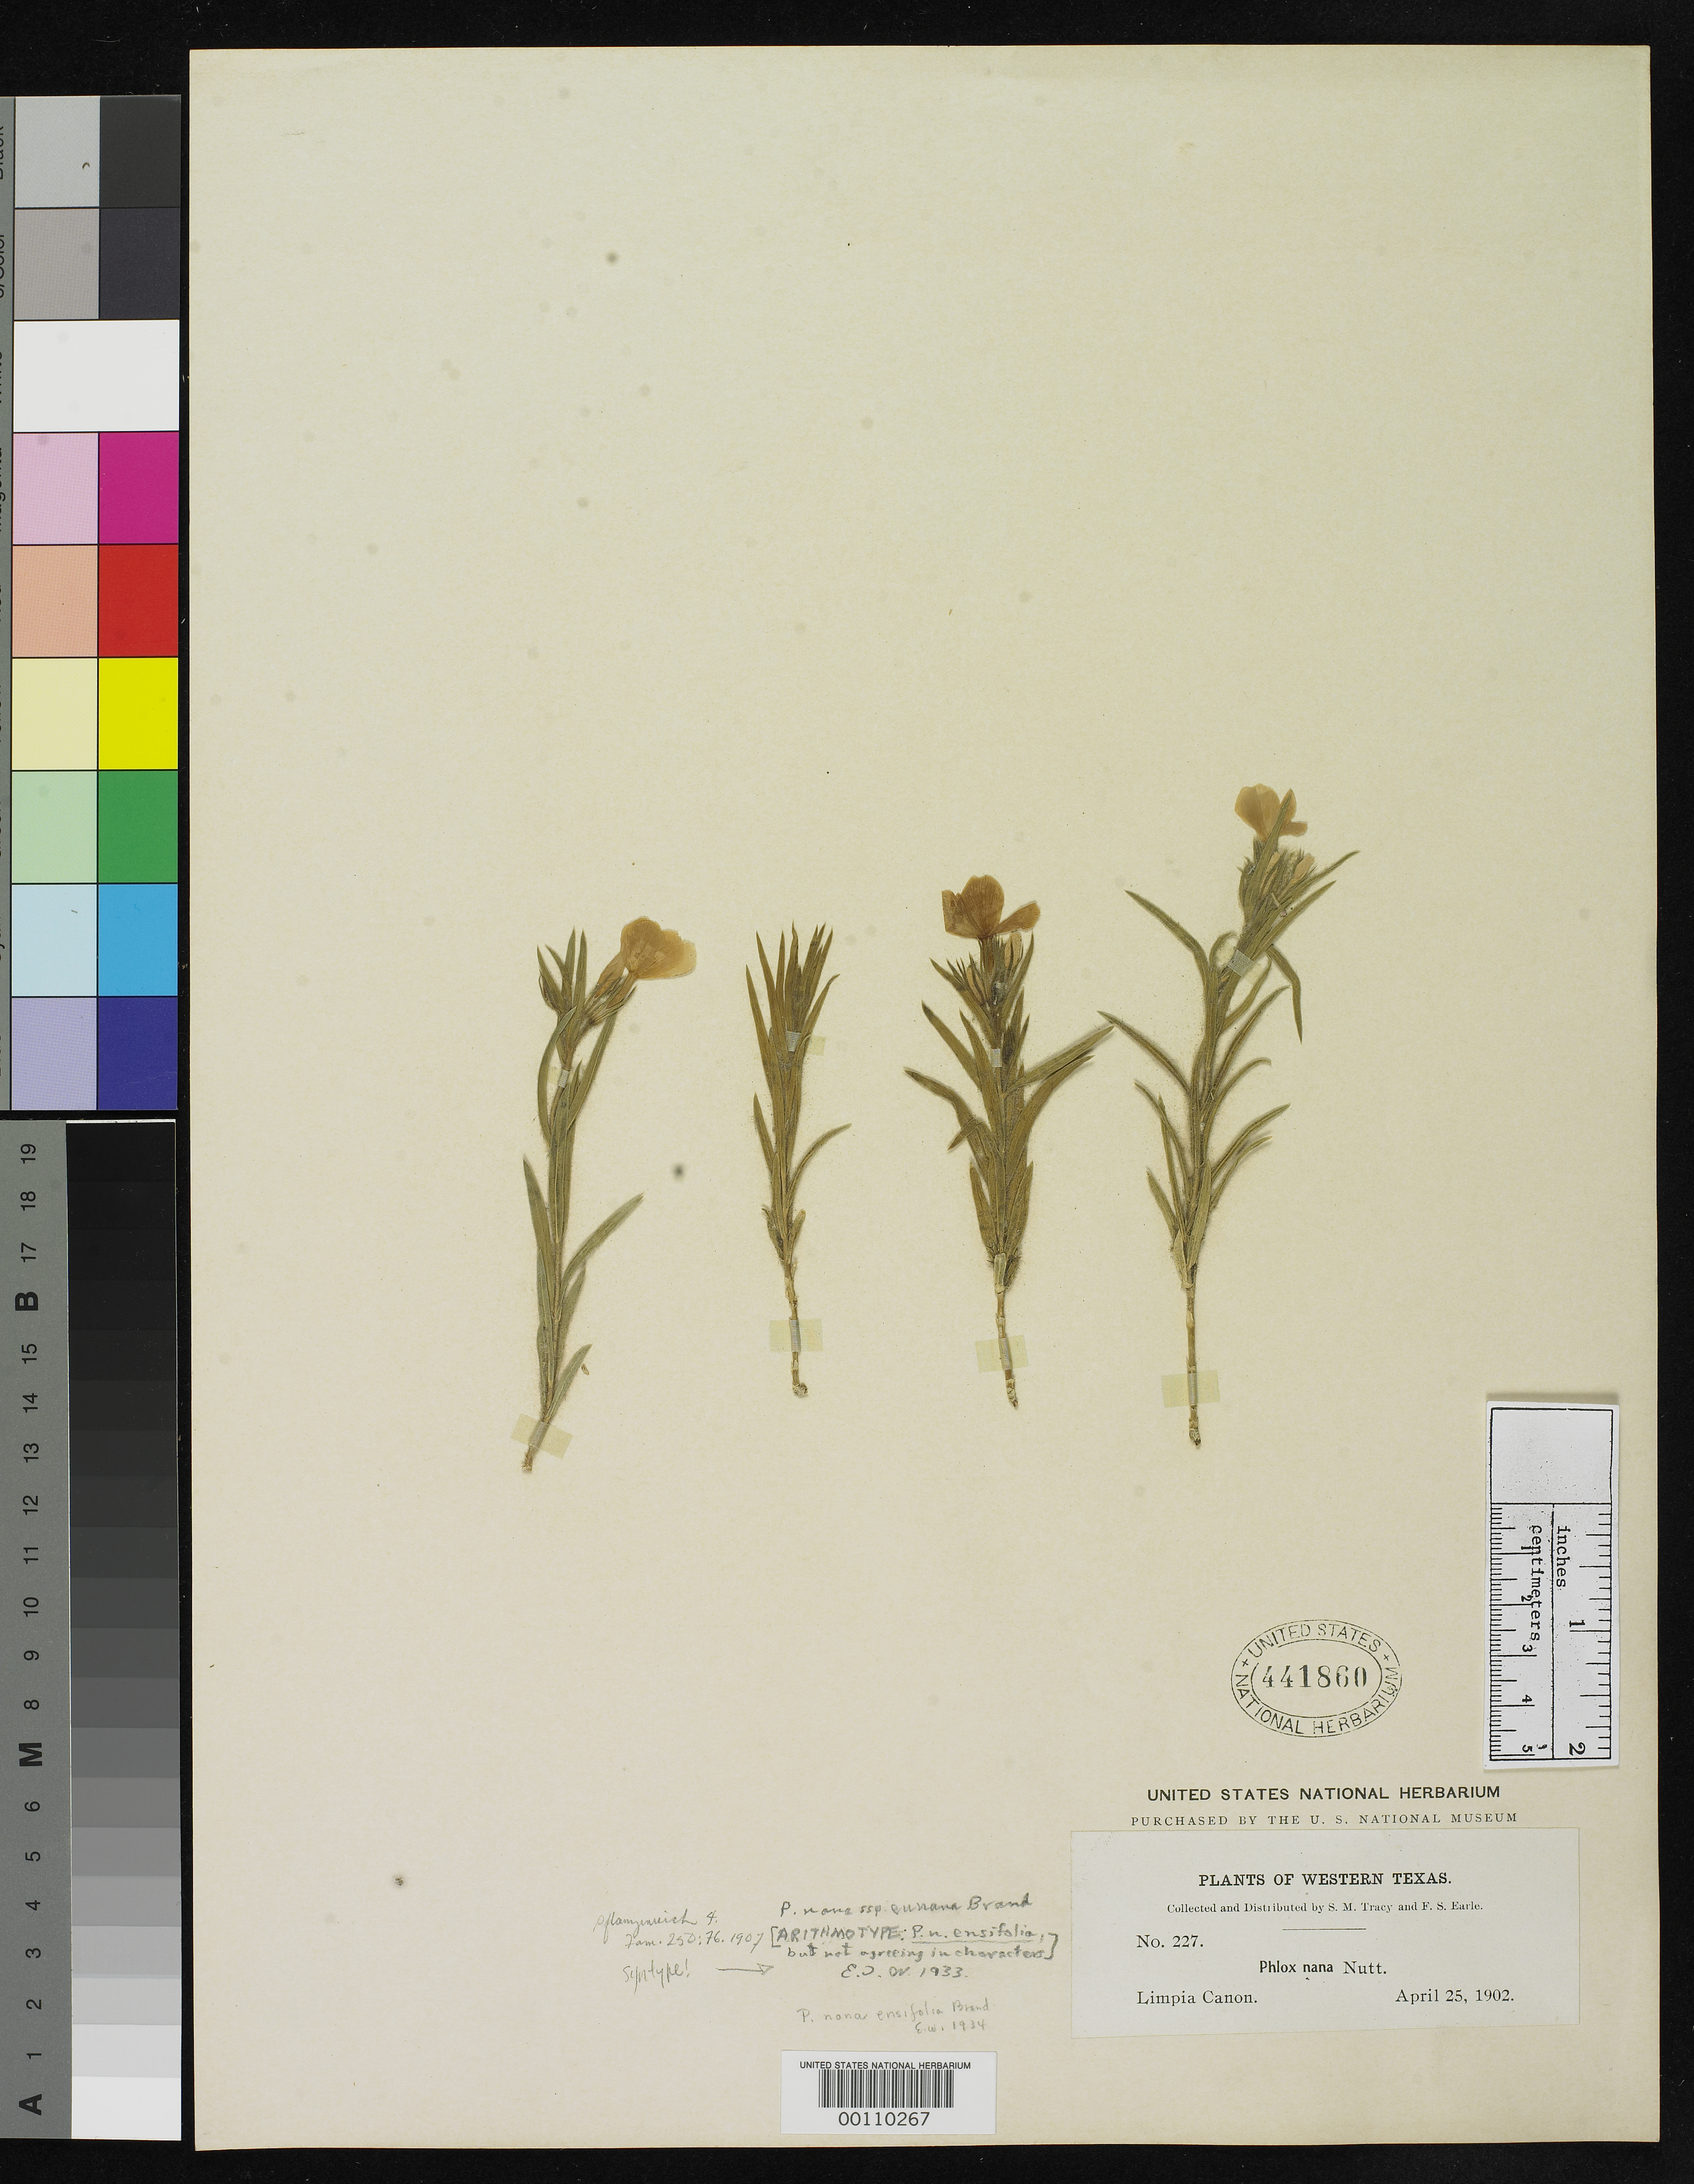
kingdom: Plantae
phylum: Tracheophyta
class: Magnoliopsida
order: Ericales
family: Polemoniaceae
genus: Phlox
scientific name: Phlox nana subsp. ensifolia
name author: Brand in Engl.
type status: Isosyntype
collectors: S. M. Tracy & F. S. Earle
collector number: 227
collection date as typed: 25 Apr 1902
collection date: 1902-04-25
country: United States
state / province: Texas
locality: Limpia Canon.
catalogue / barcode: US 441860